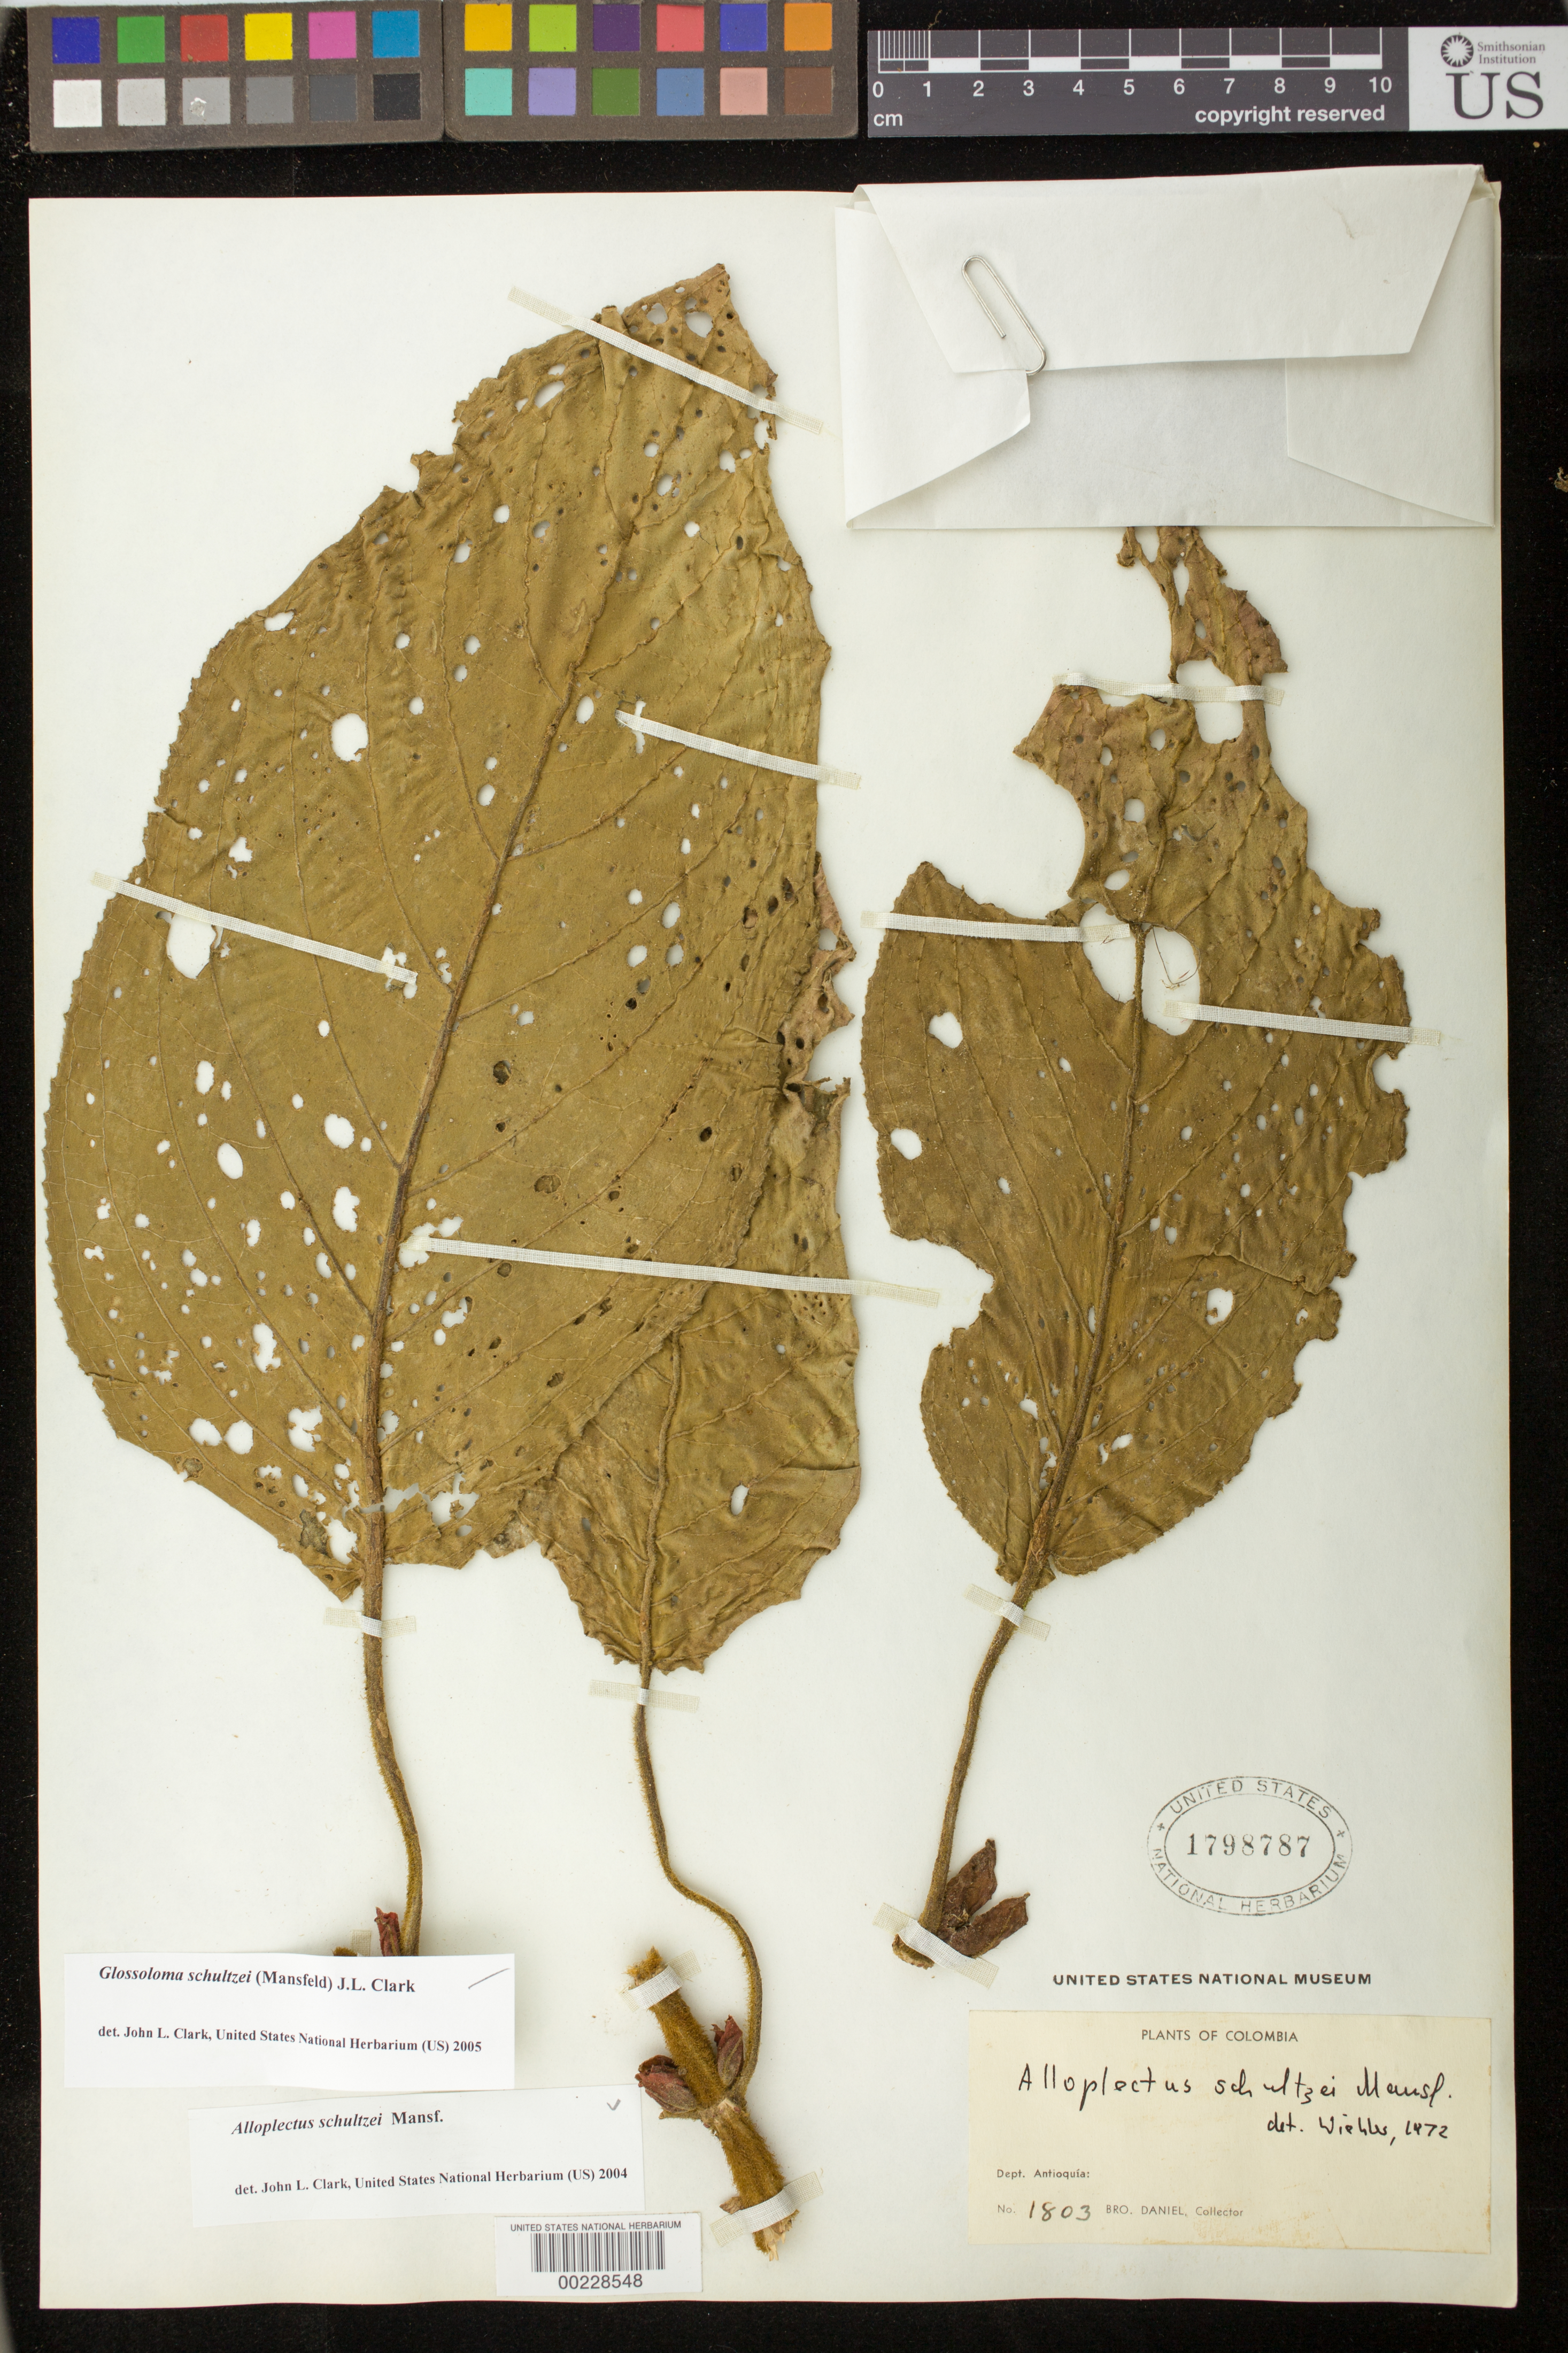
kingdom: Plantae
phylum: Tracheophyta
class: Magnoliopsida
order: Lamiales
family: Gesneriaceae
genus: Glossoloma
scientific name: Glossoloma schultzei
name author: (Mansf.) J.L. Clark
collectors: Bro. Daniel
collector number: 1803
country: Colombia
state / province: Antioquia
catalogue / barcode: US 1798787